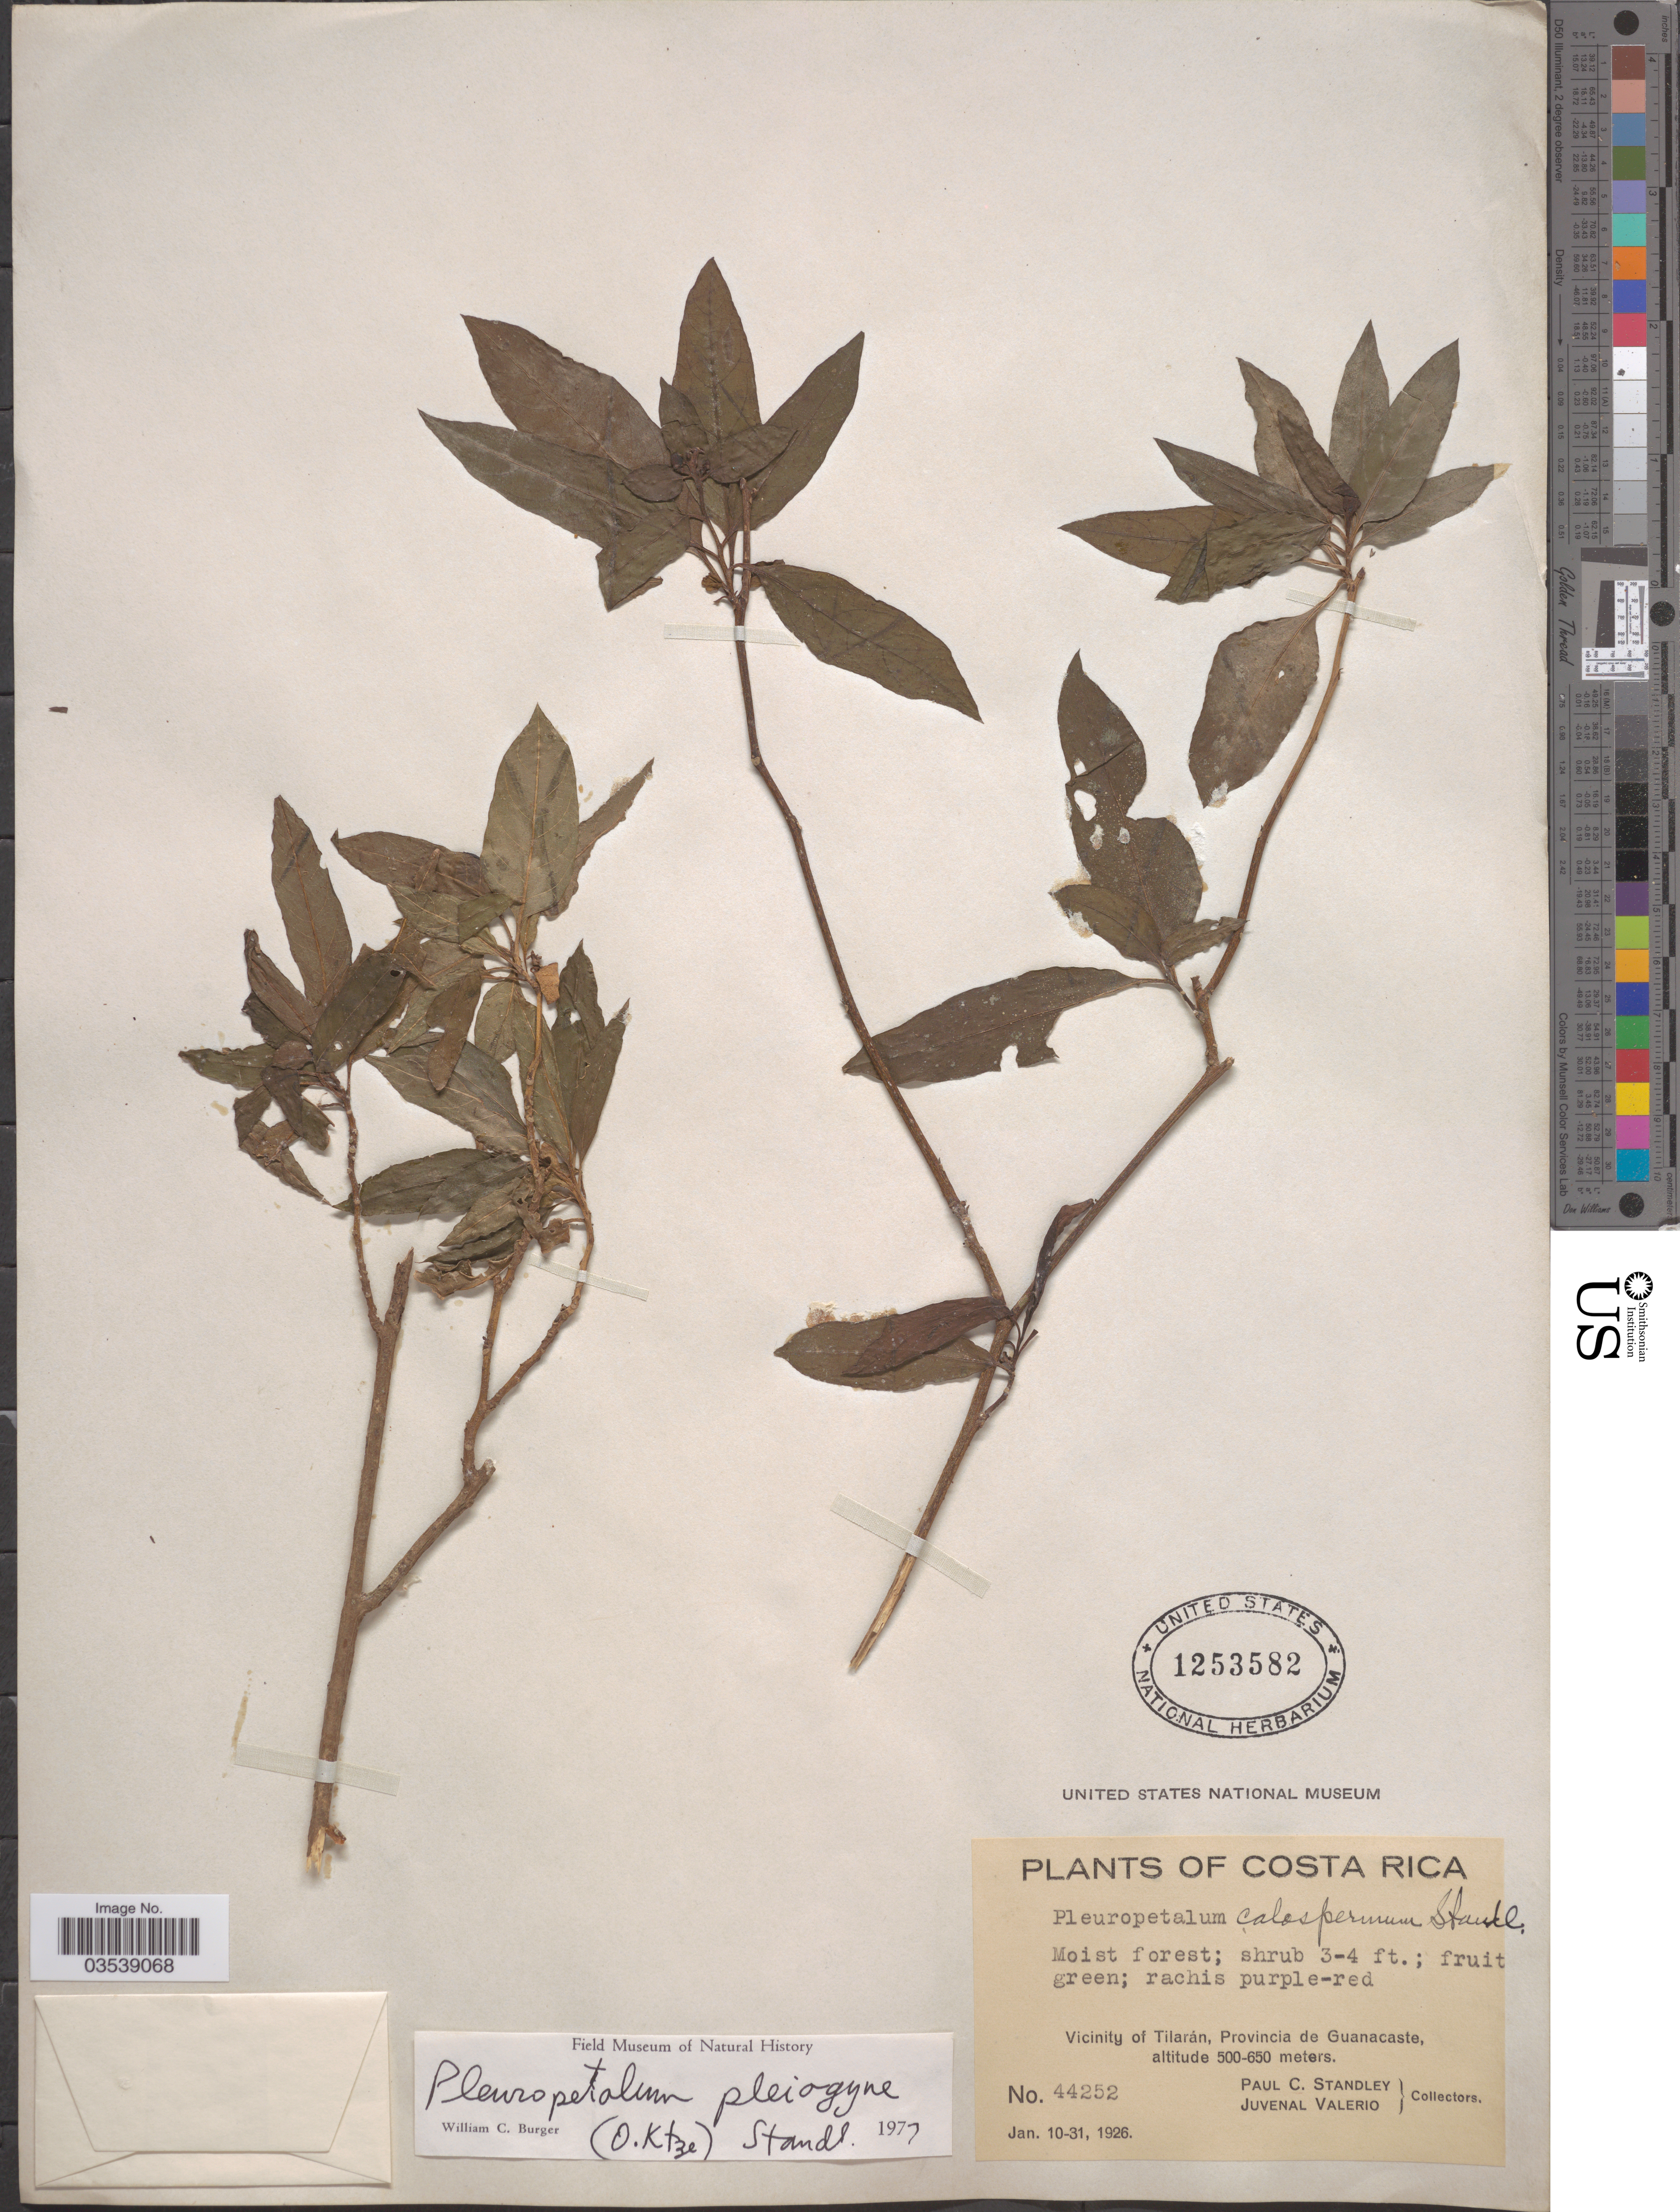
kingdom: Plantae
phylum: Tracheophyta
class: Magnoliopsida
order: Caryophyllales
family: Amaranthaceae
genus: Pleuropetalum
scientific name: Pleuropetalum pleiogynum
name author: (Kuntze) Stand.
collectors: P. C. Standley & J. Valerio R.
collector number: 44252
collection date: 1926-01-10/1926-01-31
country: Costa Rica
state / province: Guanacaste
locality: Vicinity of Tilarán.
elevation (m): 500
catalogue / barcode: US 1253582